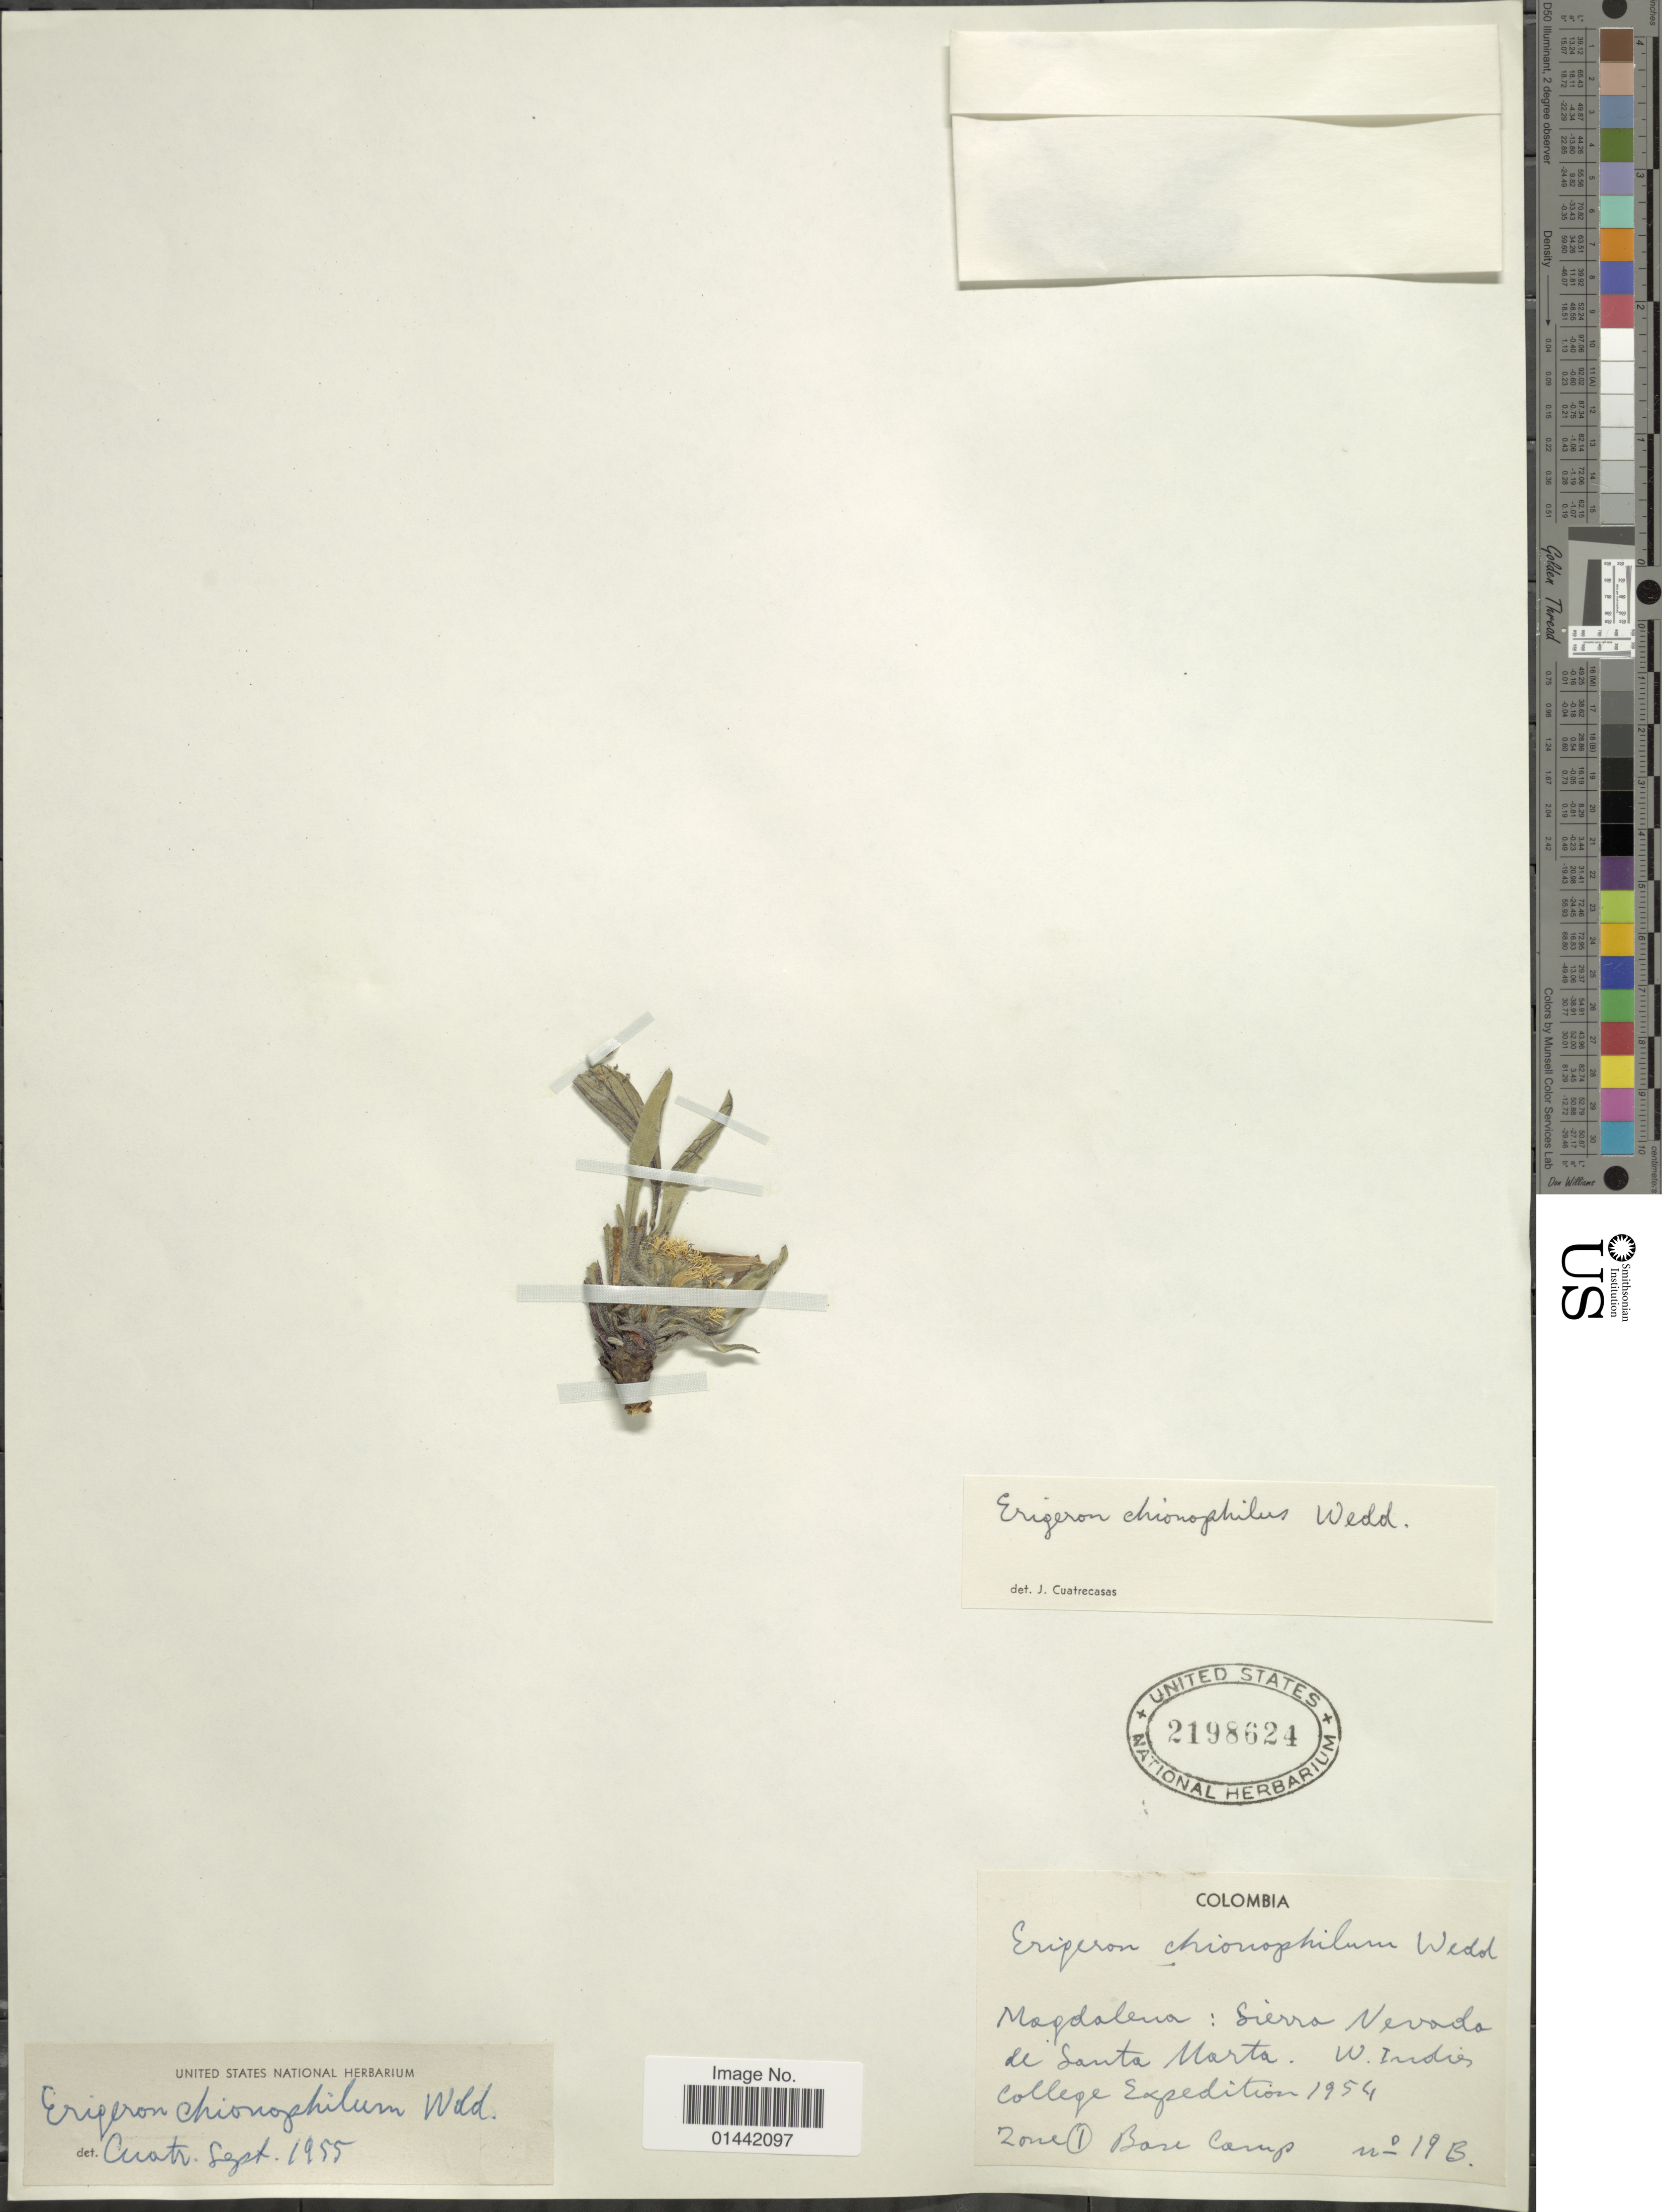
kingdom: Plantae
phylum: Tracheophyta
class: Magnoliopsida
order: Asterales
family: Asteraceae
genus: Erigeron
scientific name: Erigeron chionophilus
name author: Wedd.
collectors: College of the West Indies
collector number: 19B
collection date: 1954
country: Colombia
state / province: Magdalena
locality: Sierra nevada de Santa Marta, W. Indies, Zone 1, Base Camp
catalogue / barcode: US 2198624